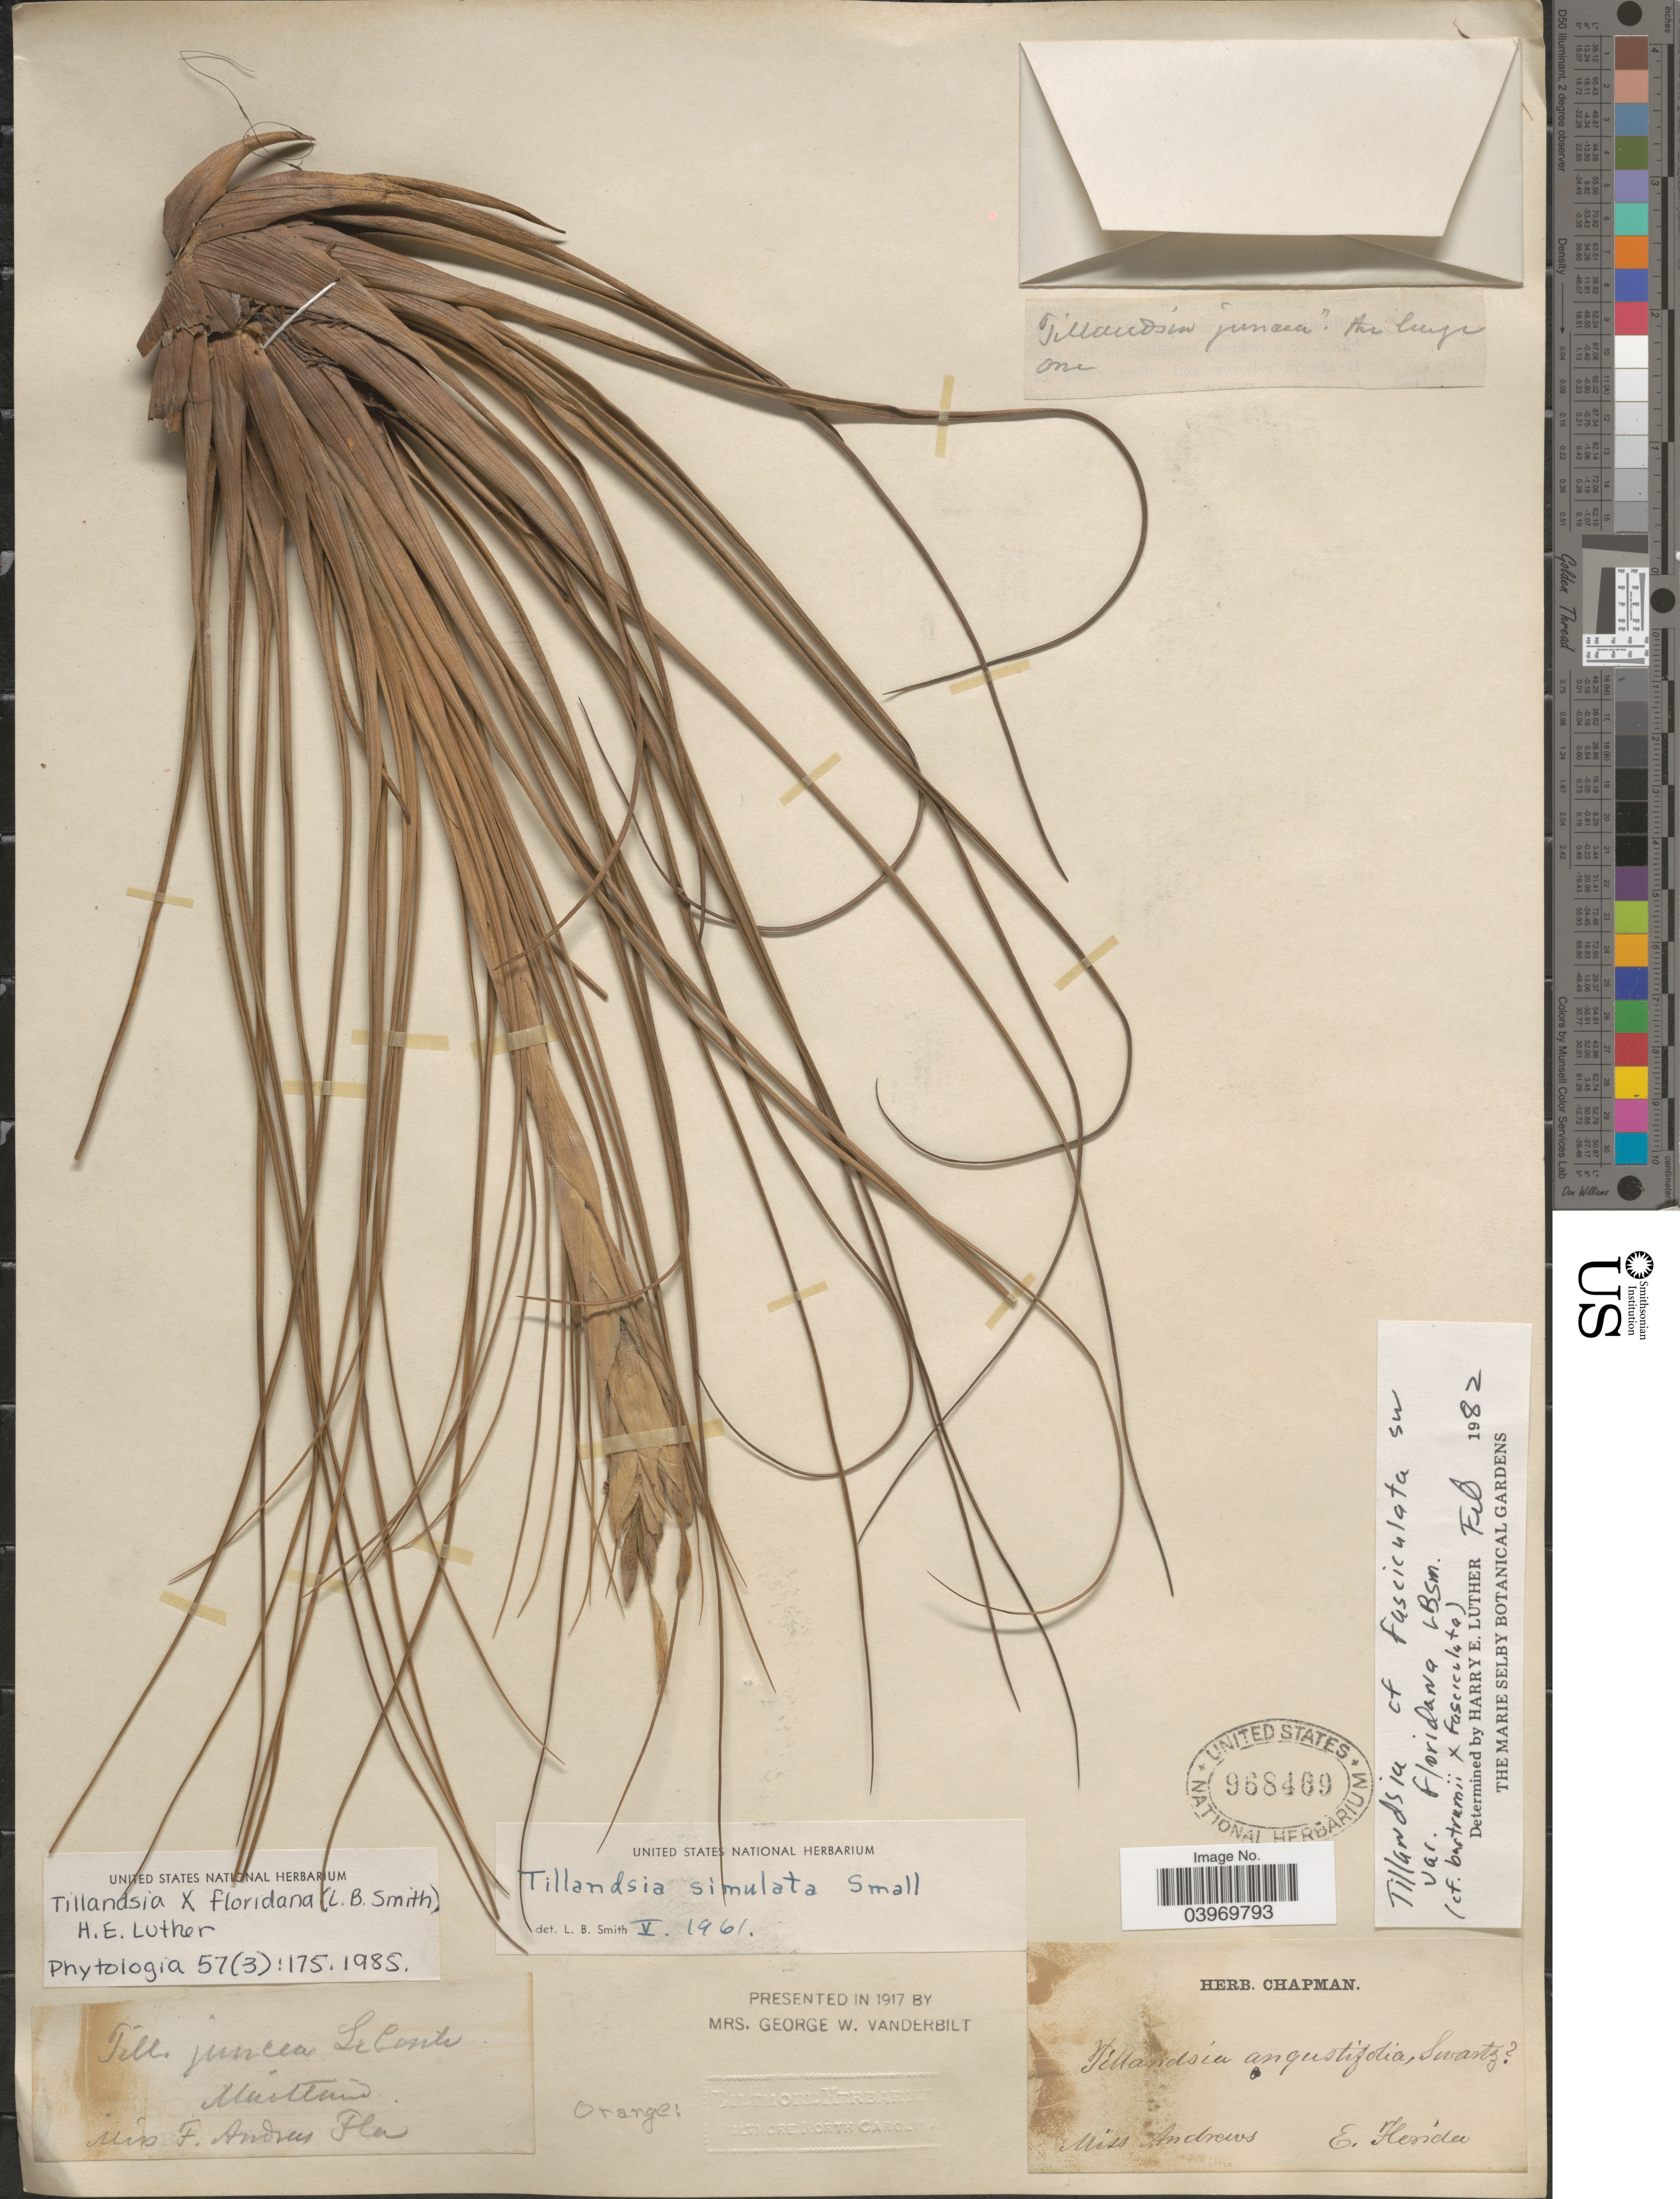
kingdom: Plantae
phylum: Tracheophyta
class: Liliopsida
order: Poales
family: Bromeliaceae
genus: Tillandsia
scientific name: Tillandsia floridana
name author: (L.B. Sm.) H. Luther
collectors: F. W. Andrews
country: United States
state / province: Florida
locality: Maitland, E. Florida. Orange.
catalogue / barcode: US 968469